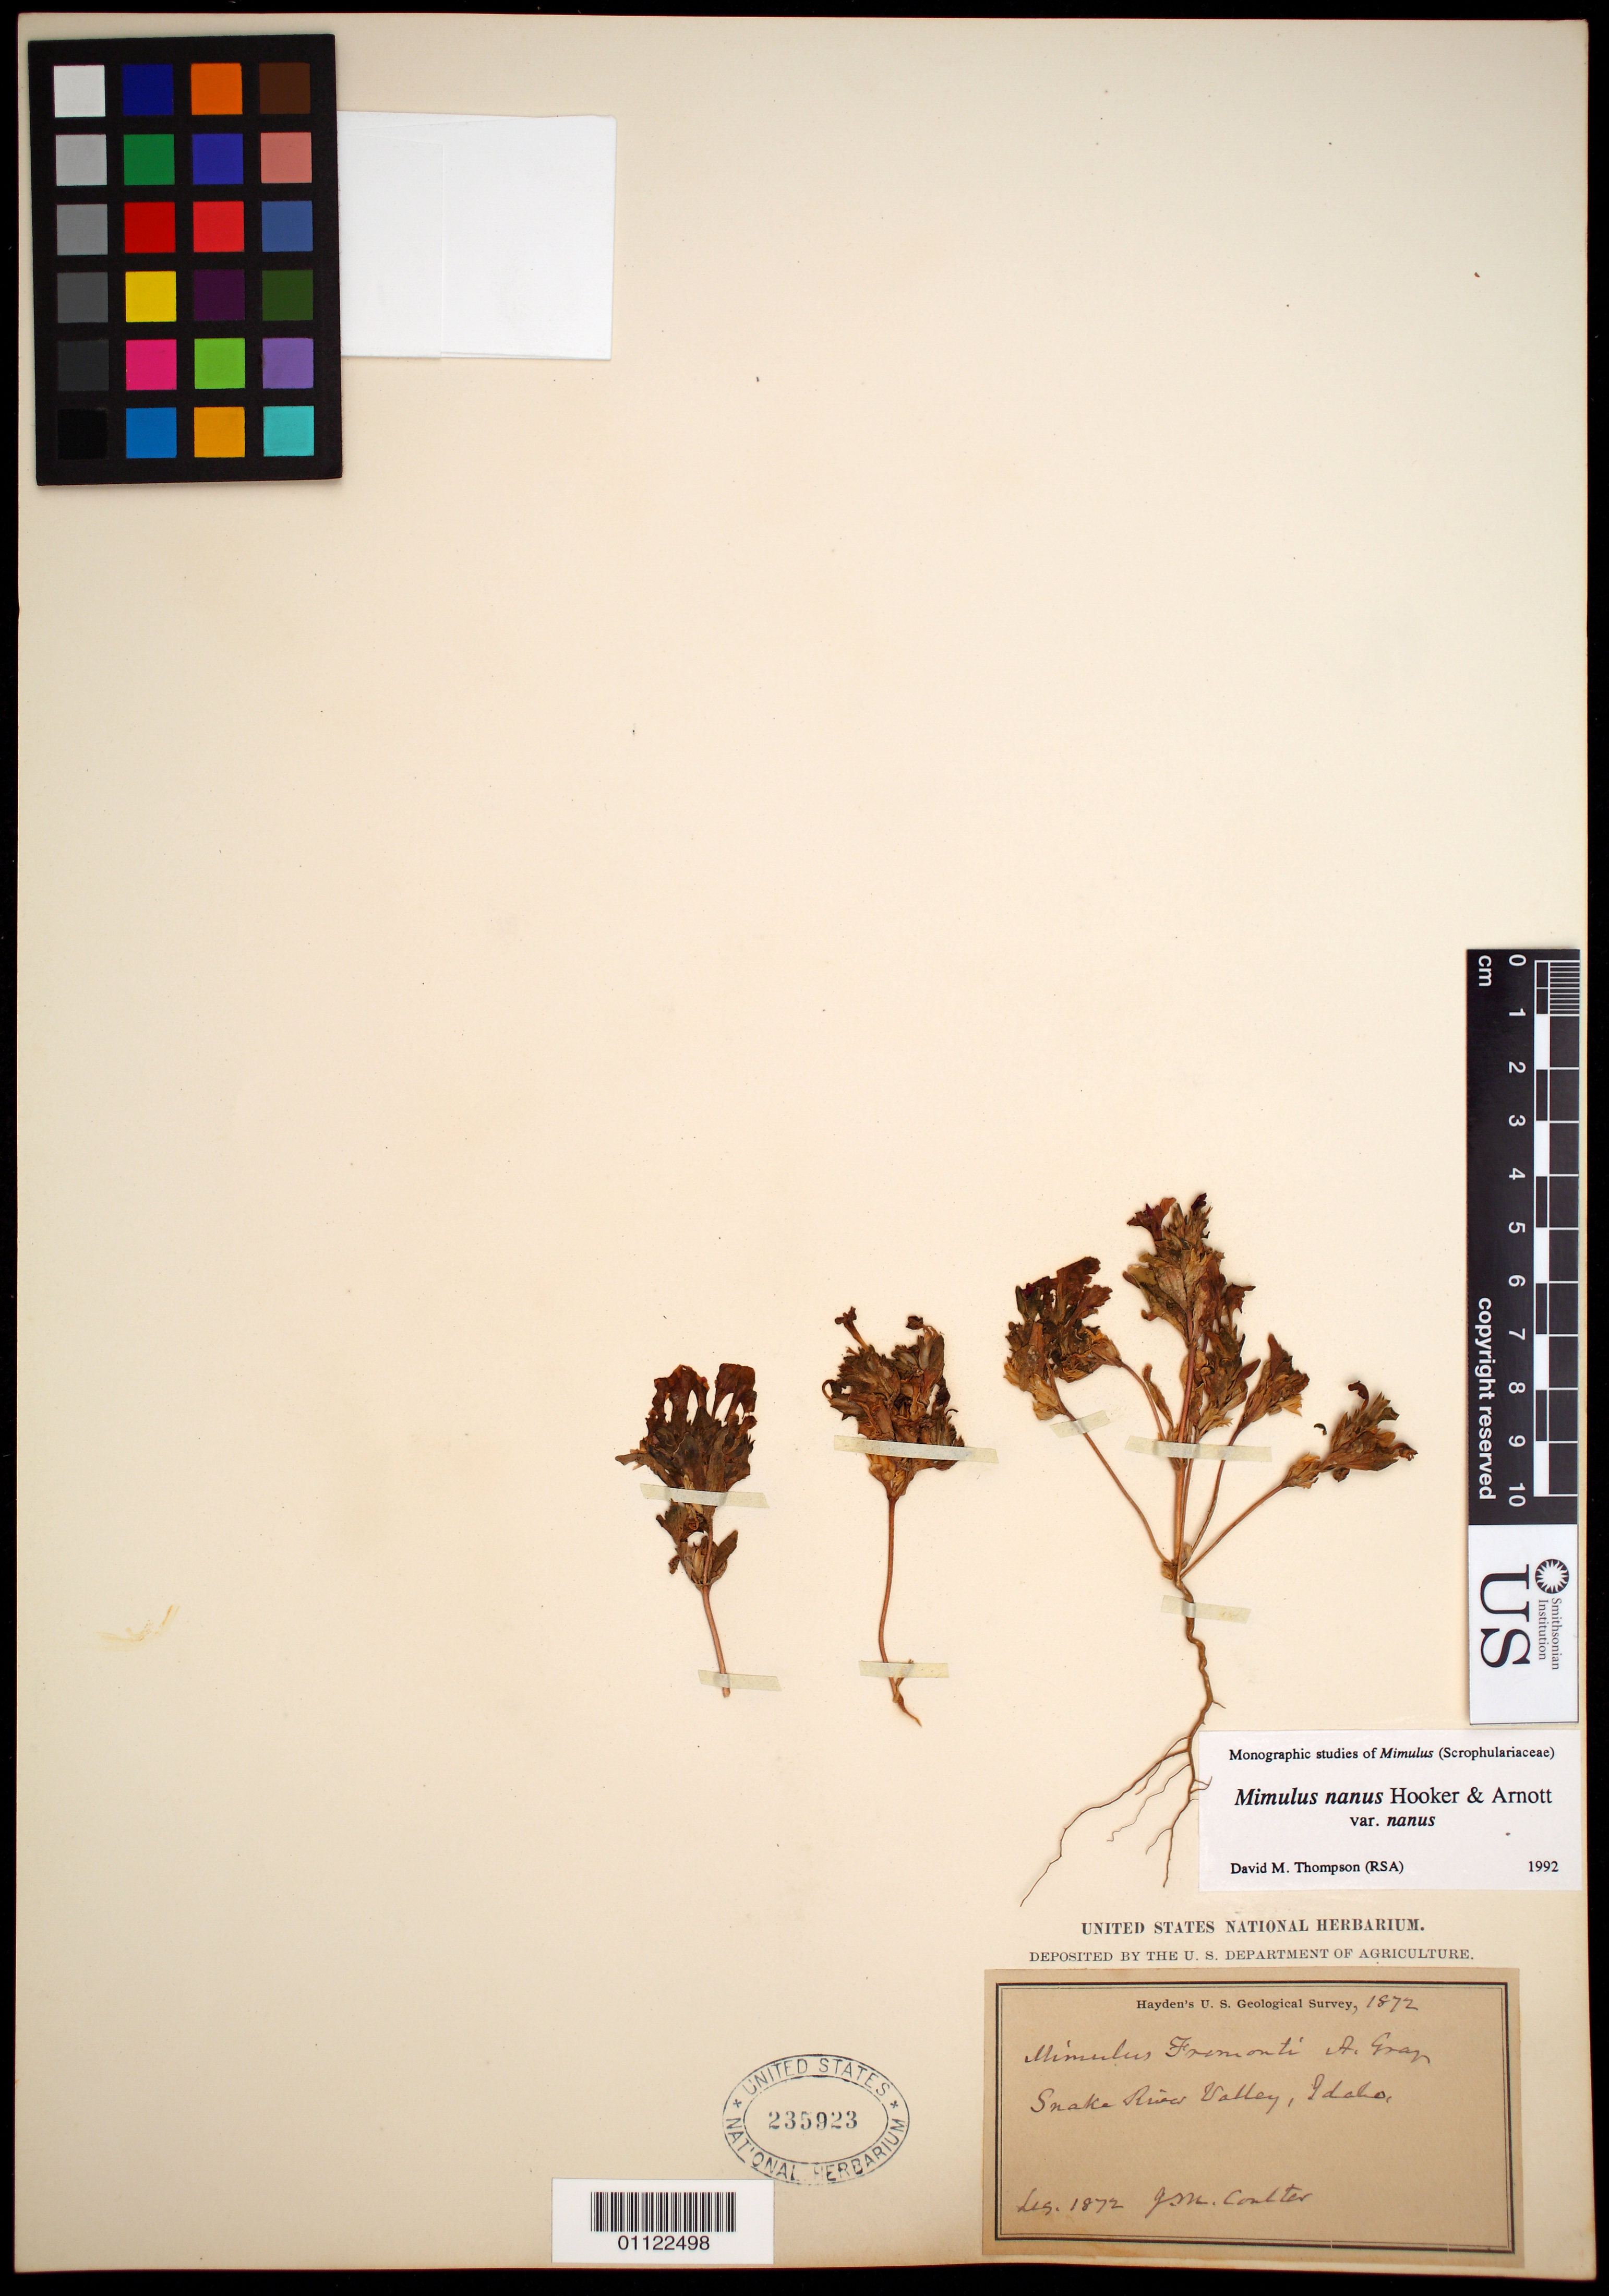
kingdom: Plantae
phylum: Tracheophyta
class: Magnoliopsida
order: Lamiales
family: Phrymaceae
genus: Mimulus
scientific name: Mimulus nanus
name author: Hook. & Arn.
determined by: Thompson, D. M.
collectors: J. M. Coulter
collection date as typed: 1872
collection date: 1872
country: United States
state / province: Idaho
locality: Snake River Valley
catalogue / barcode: US 235923